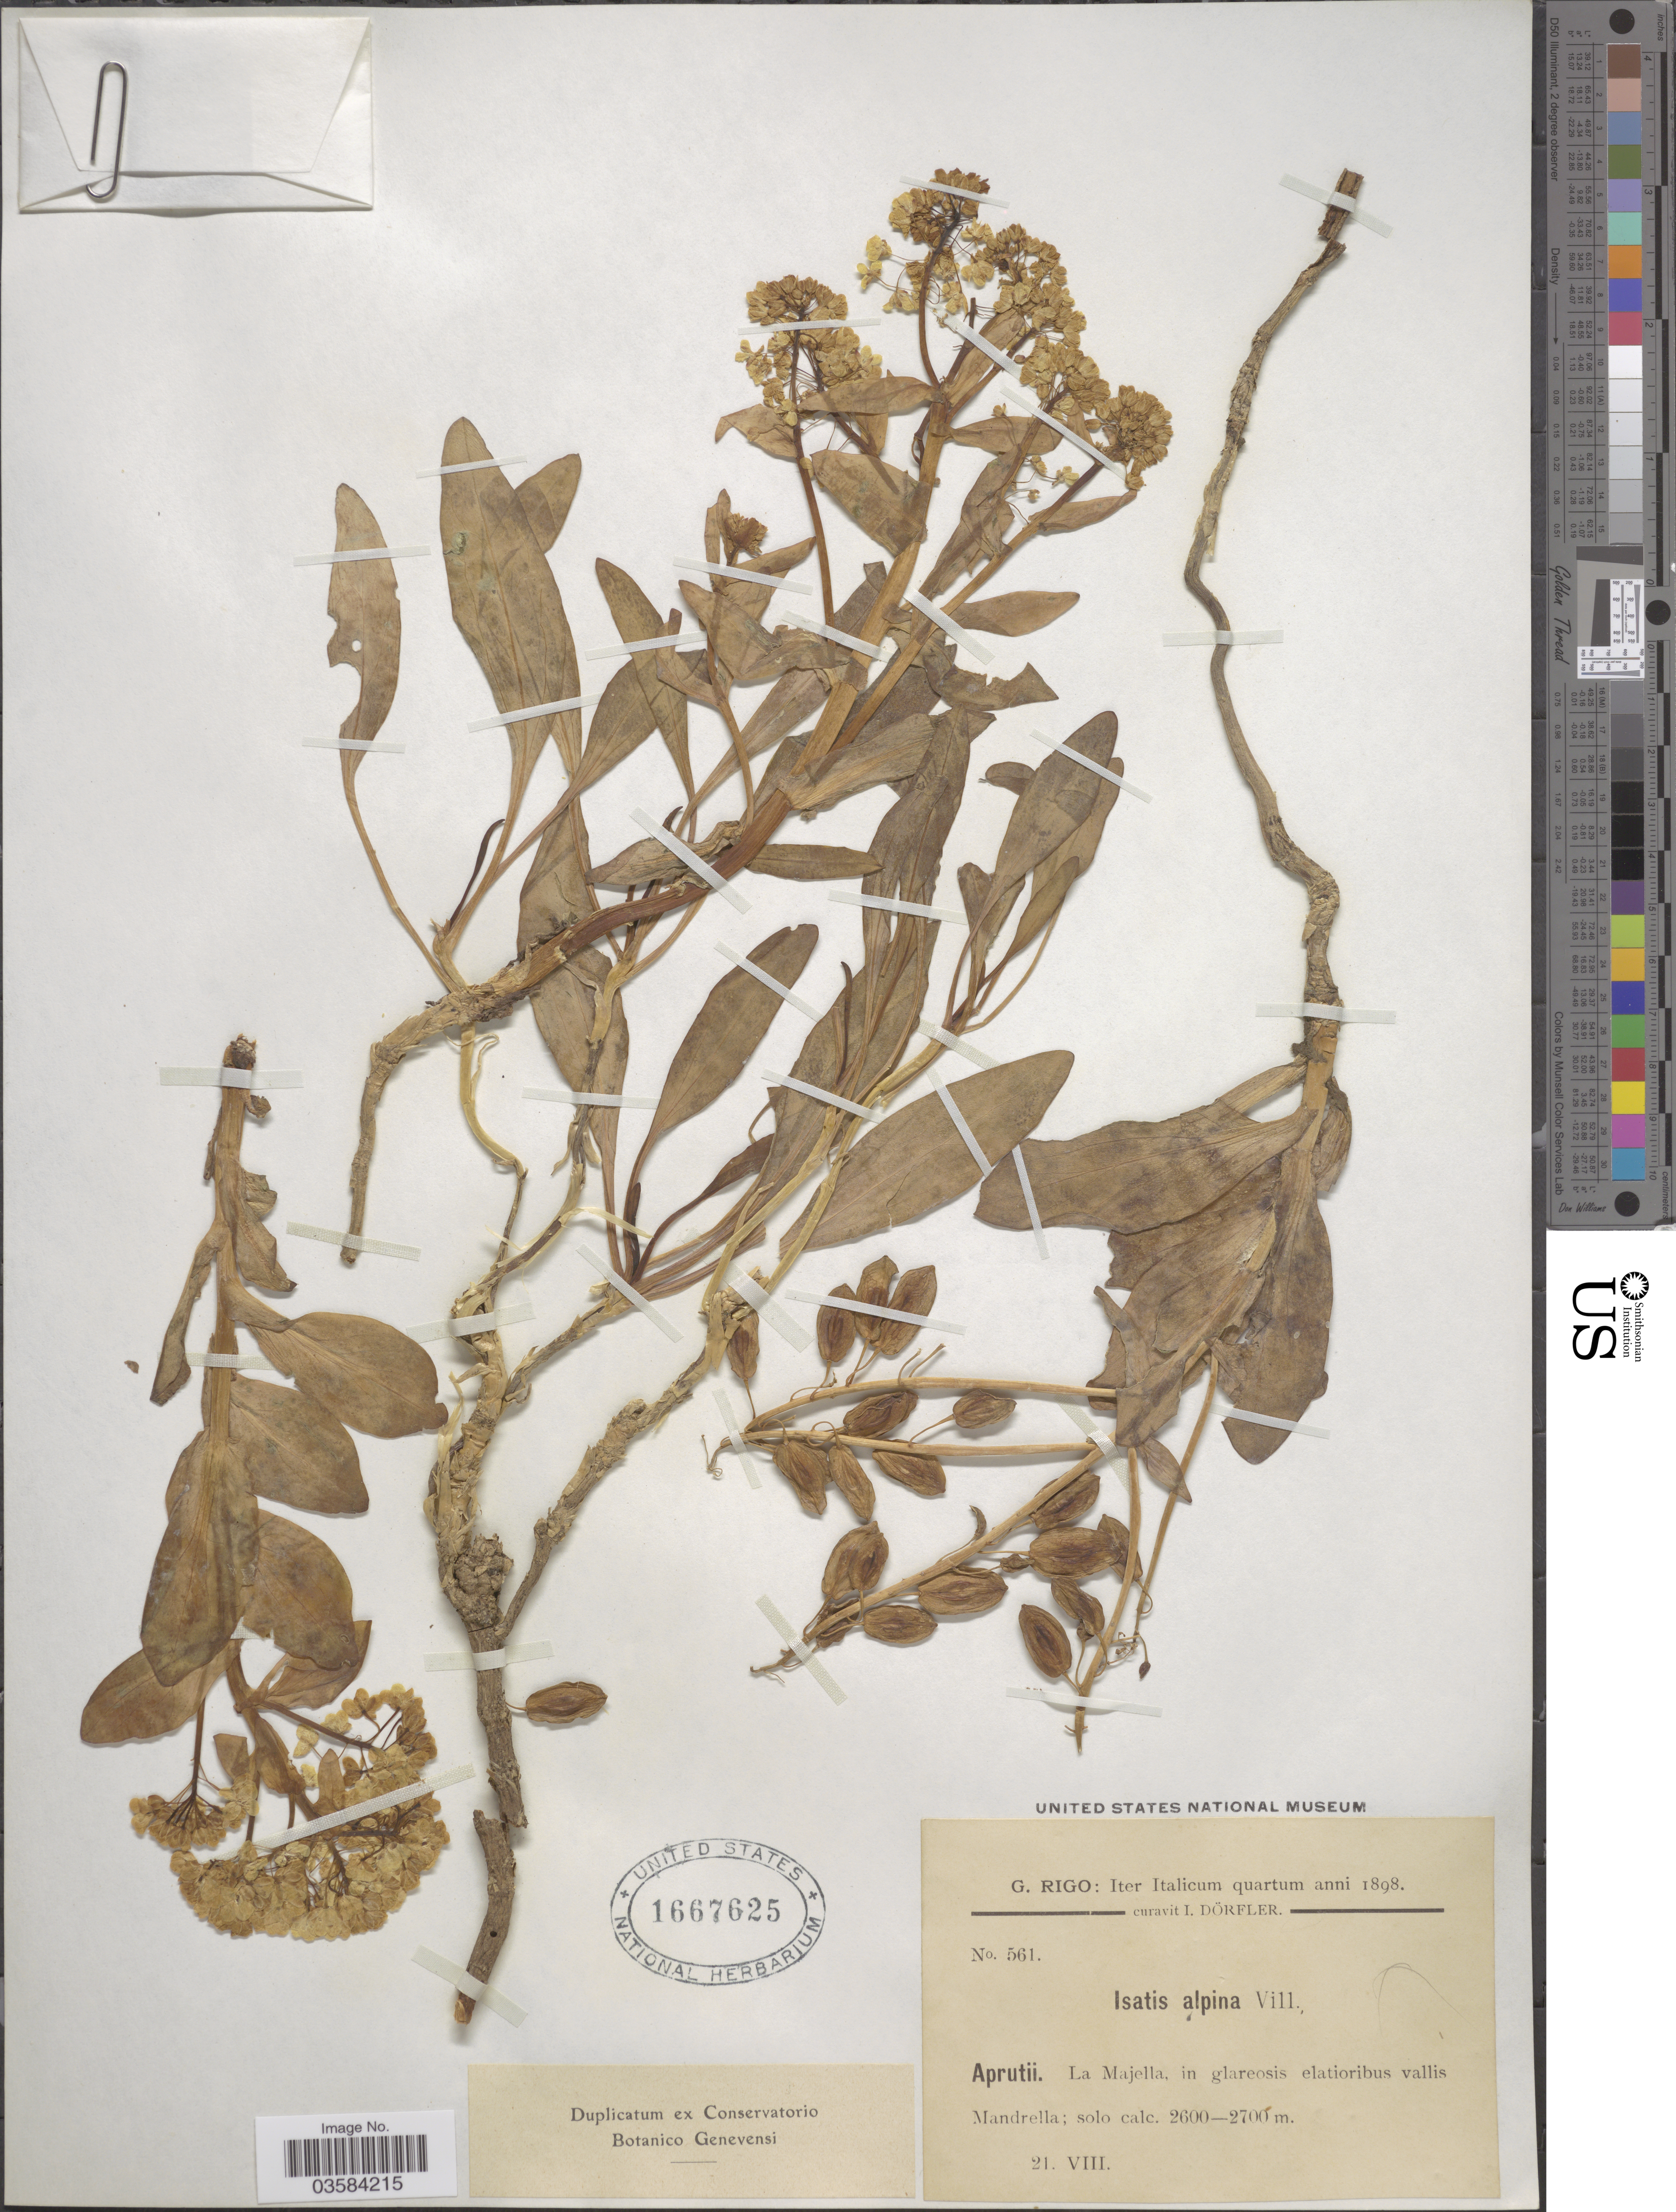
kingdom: Plantae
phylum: Tracheophyta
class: Magnoliopsida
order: Brassicales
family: Brassicaceae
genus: Isatis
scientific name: Isatis alpina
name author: All.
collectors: G. Rigo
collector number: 561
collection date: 1898-08-21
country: Italy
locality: Aprutii. La Majella, in glareosis elatioribus vallis Mandrella.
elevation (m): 2600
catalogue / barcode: US 1667625